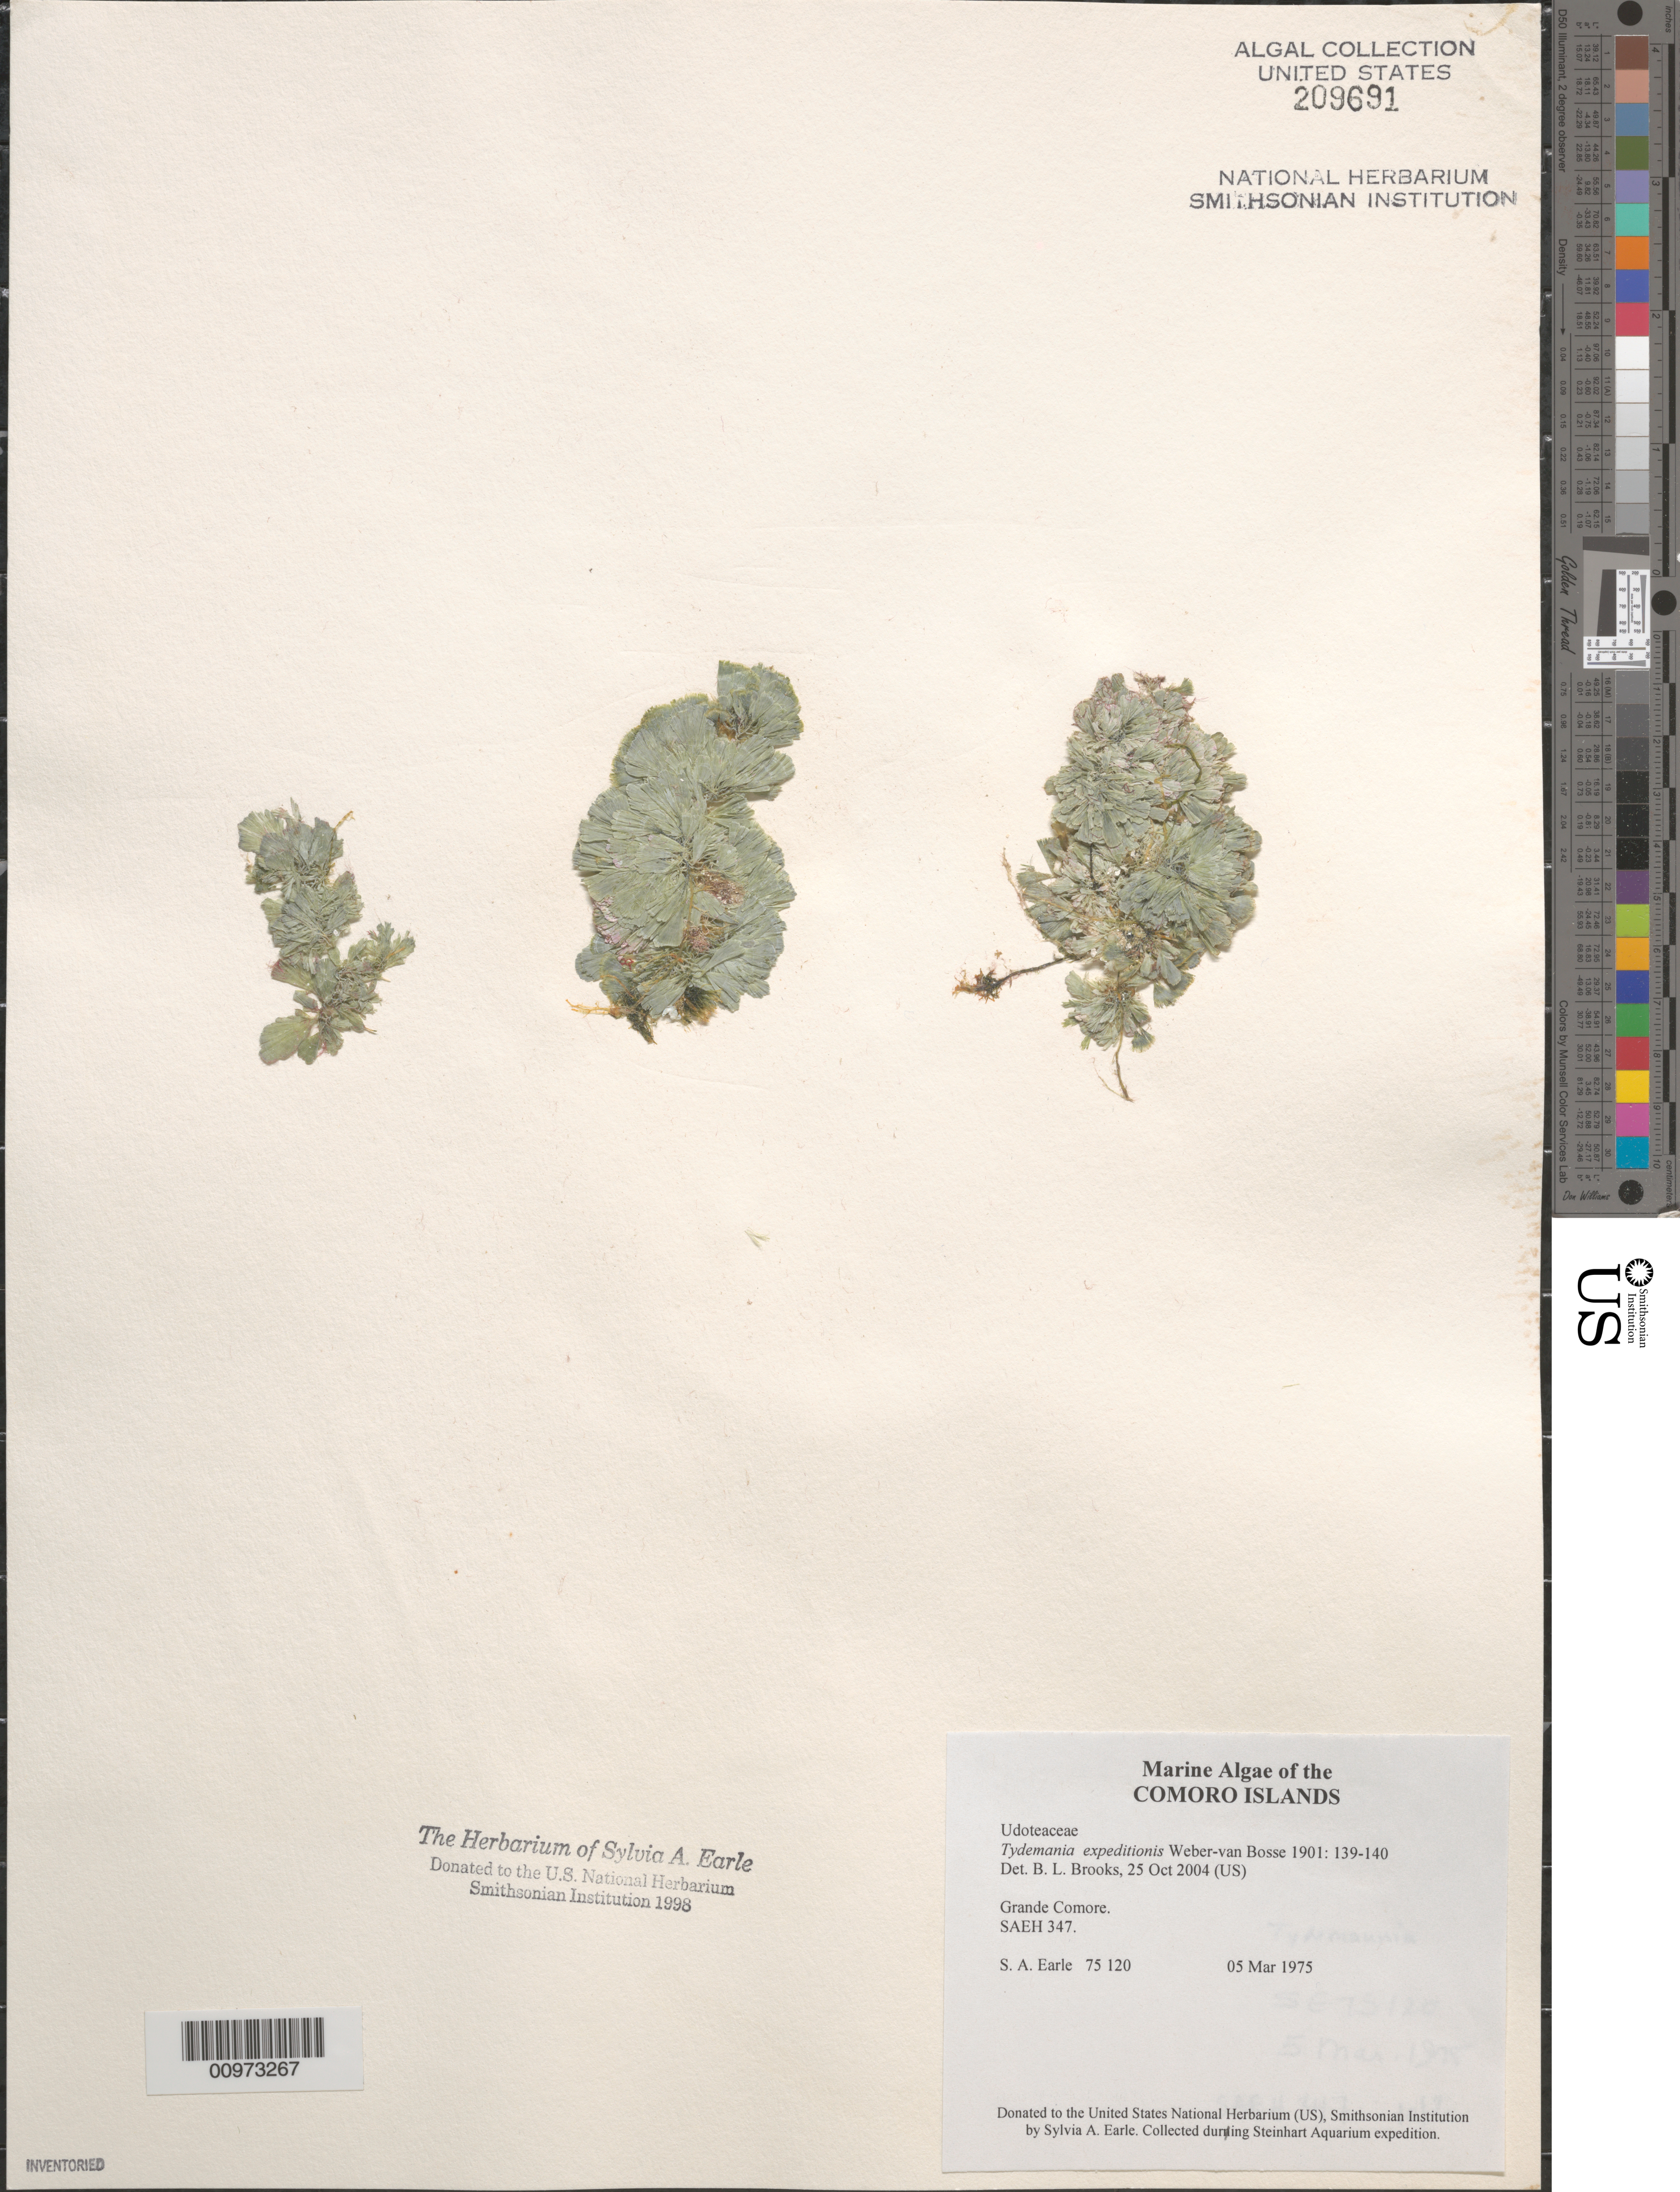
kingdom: Plantae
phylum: Chlorophyta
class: Ulvophyceae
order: Bryopsidales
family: Udoteaceae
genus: Tydemania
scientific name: Tydemania expeditionis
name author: Weber Bosse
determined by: Brooks, B. L., (BOT), Smithsonian Institution - National Museum of Natural History (UNITED STATES)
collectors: S. A. Earle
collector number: SE 75120 & SAEH 347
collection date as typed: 05 Mar 1975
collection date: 1975-03-05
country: Comoros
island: Grande Comore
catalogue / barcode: US 209691